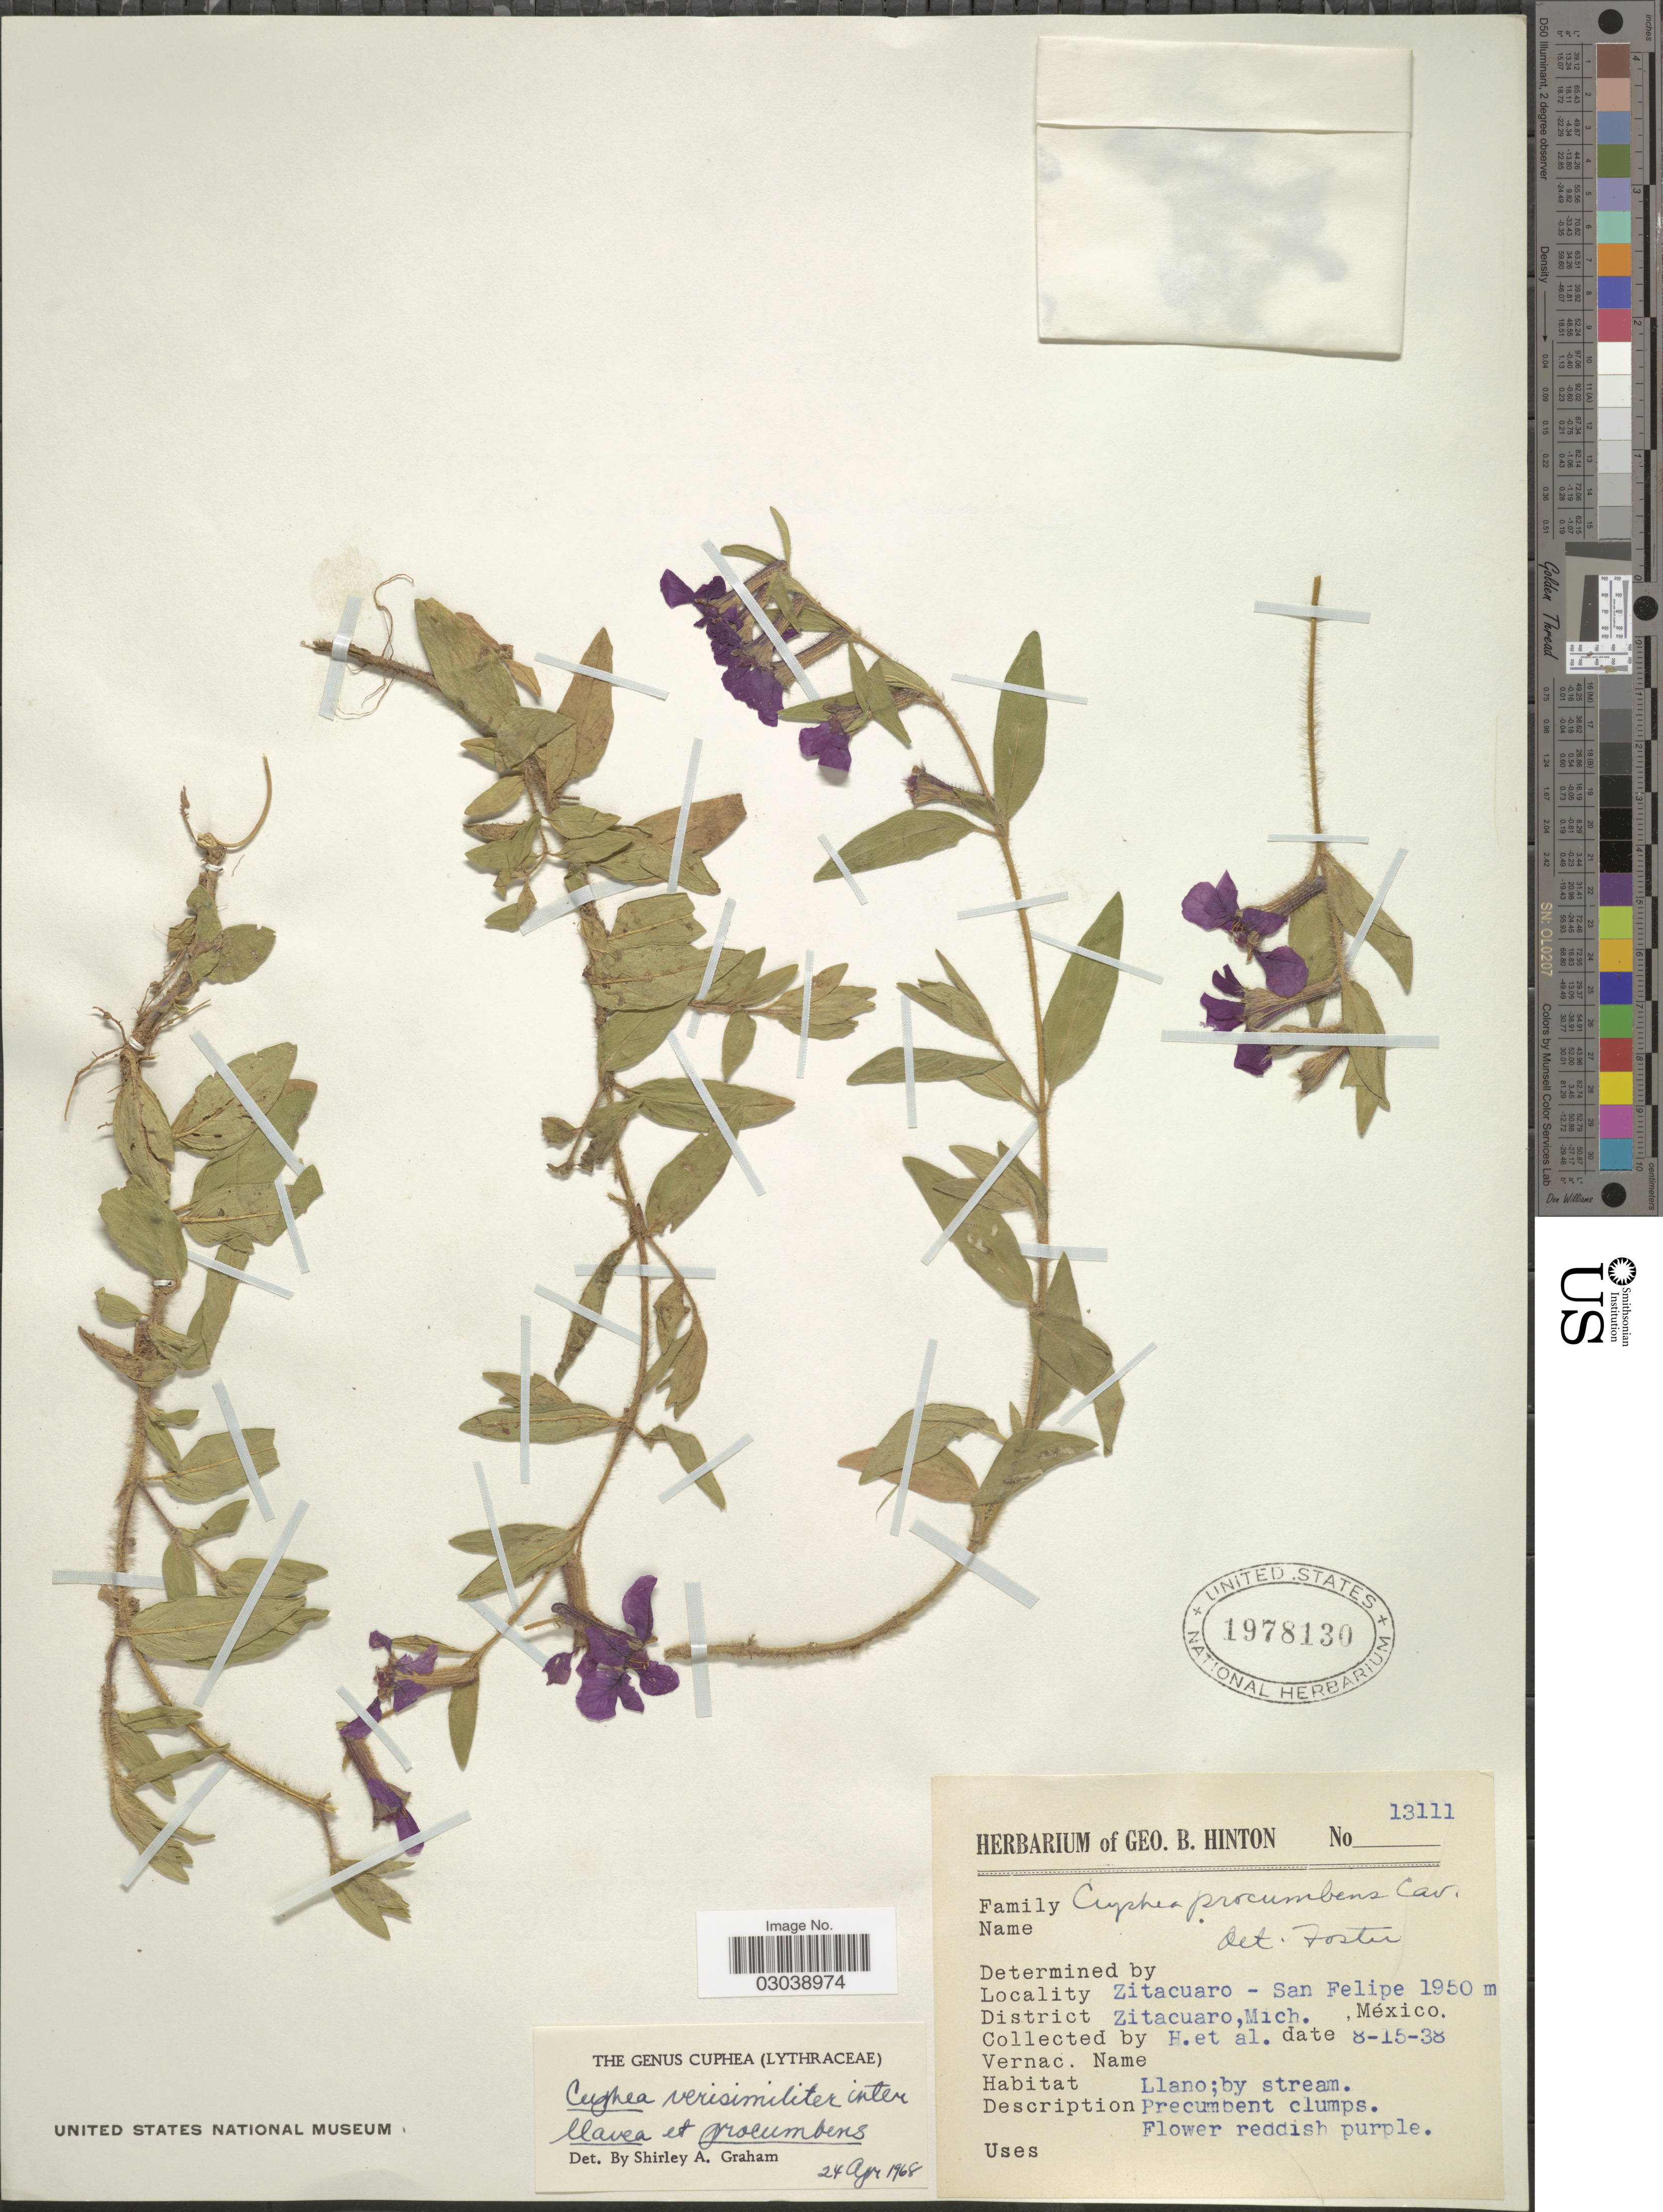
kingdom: Plantae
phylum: Tracheophyta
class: Magnoliopsida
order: Myrtales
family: Lythraceae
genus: Cuphea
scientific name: Cuphea procumbens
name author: L.D. Gómez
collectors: G. B. Hinton & et al.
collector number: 13111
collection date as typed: Transcribed d/m/y: 15/8/38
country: Mexico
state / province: Michoacán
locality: Zitacuaro - San Felipe, District Zitacuaro, Mich.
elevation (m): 1950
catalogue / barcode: US 1978130